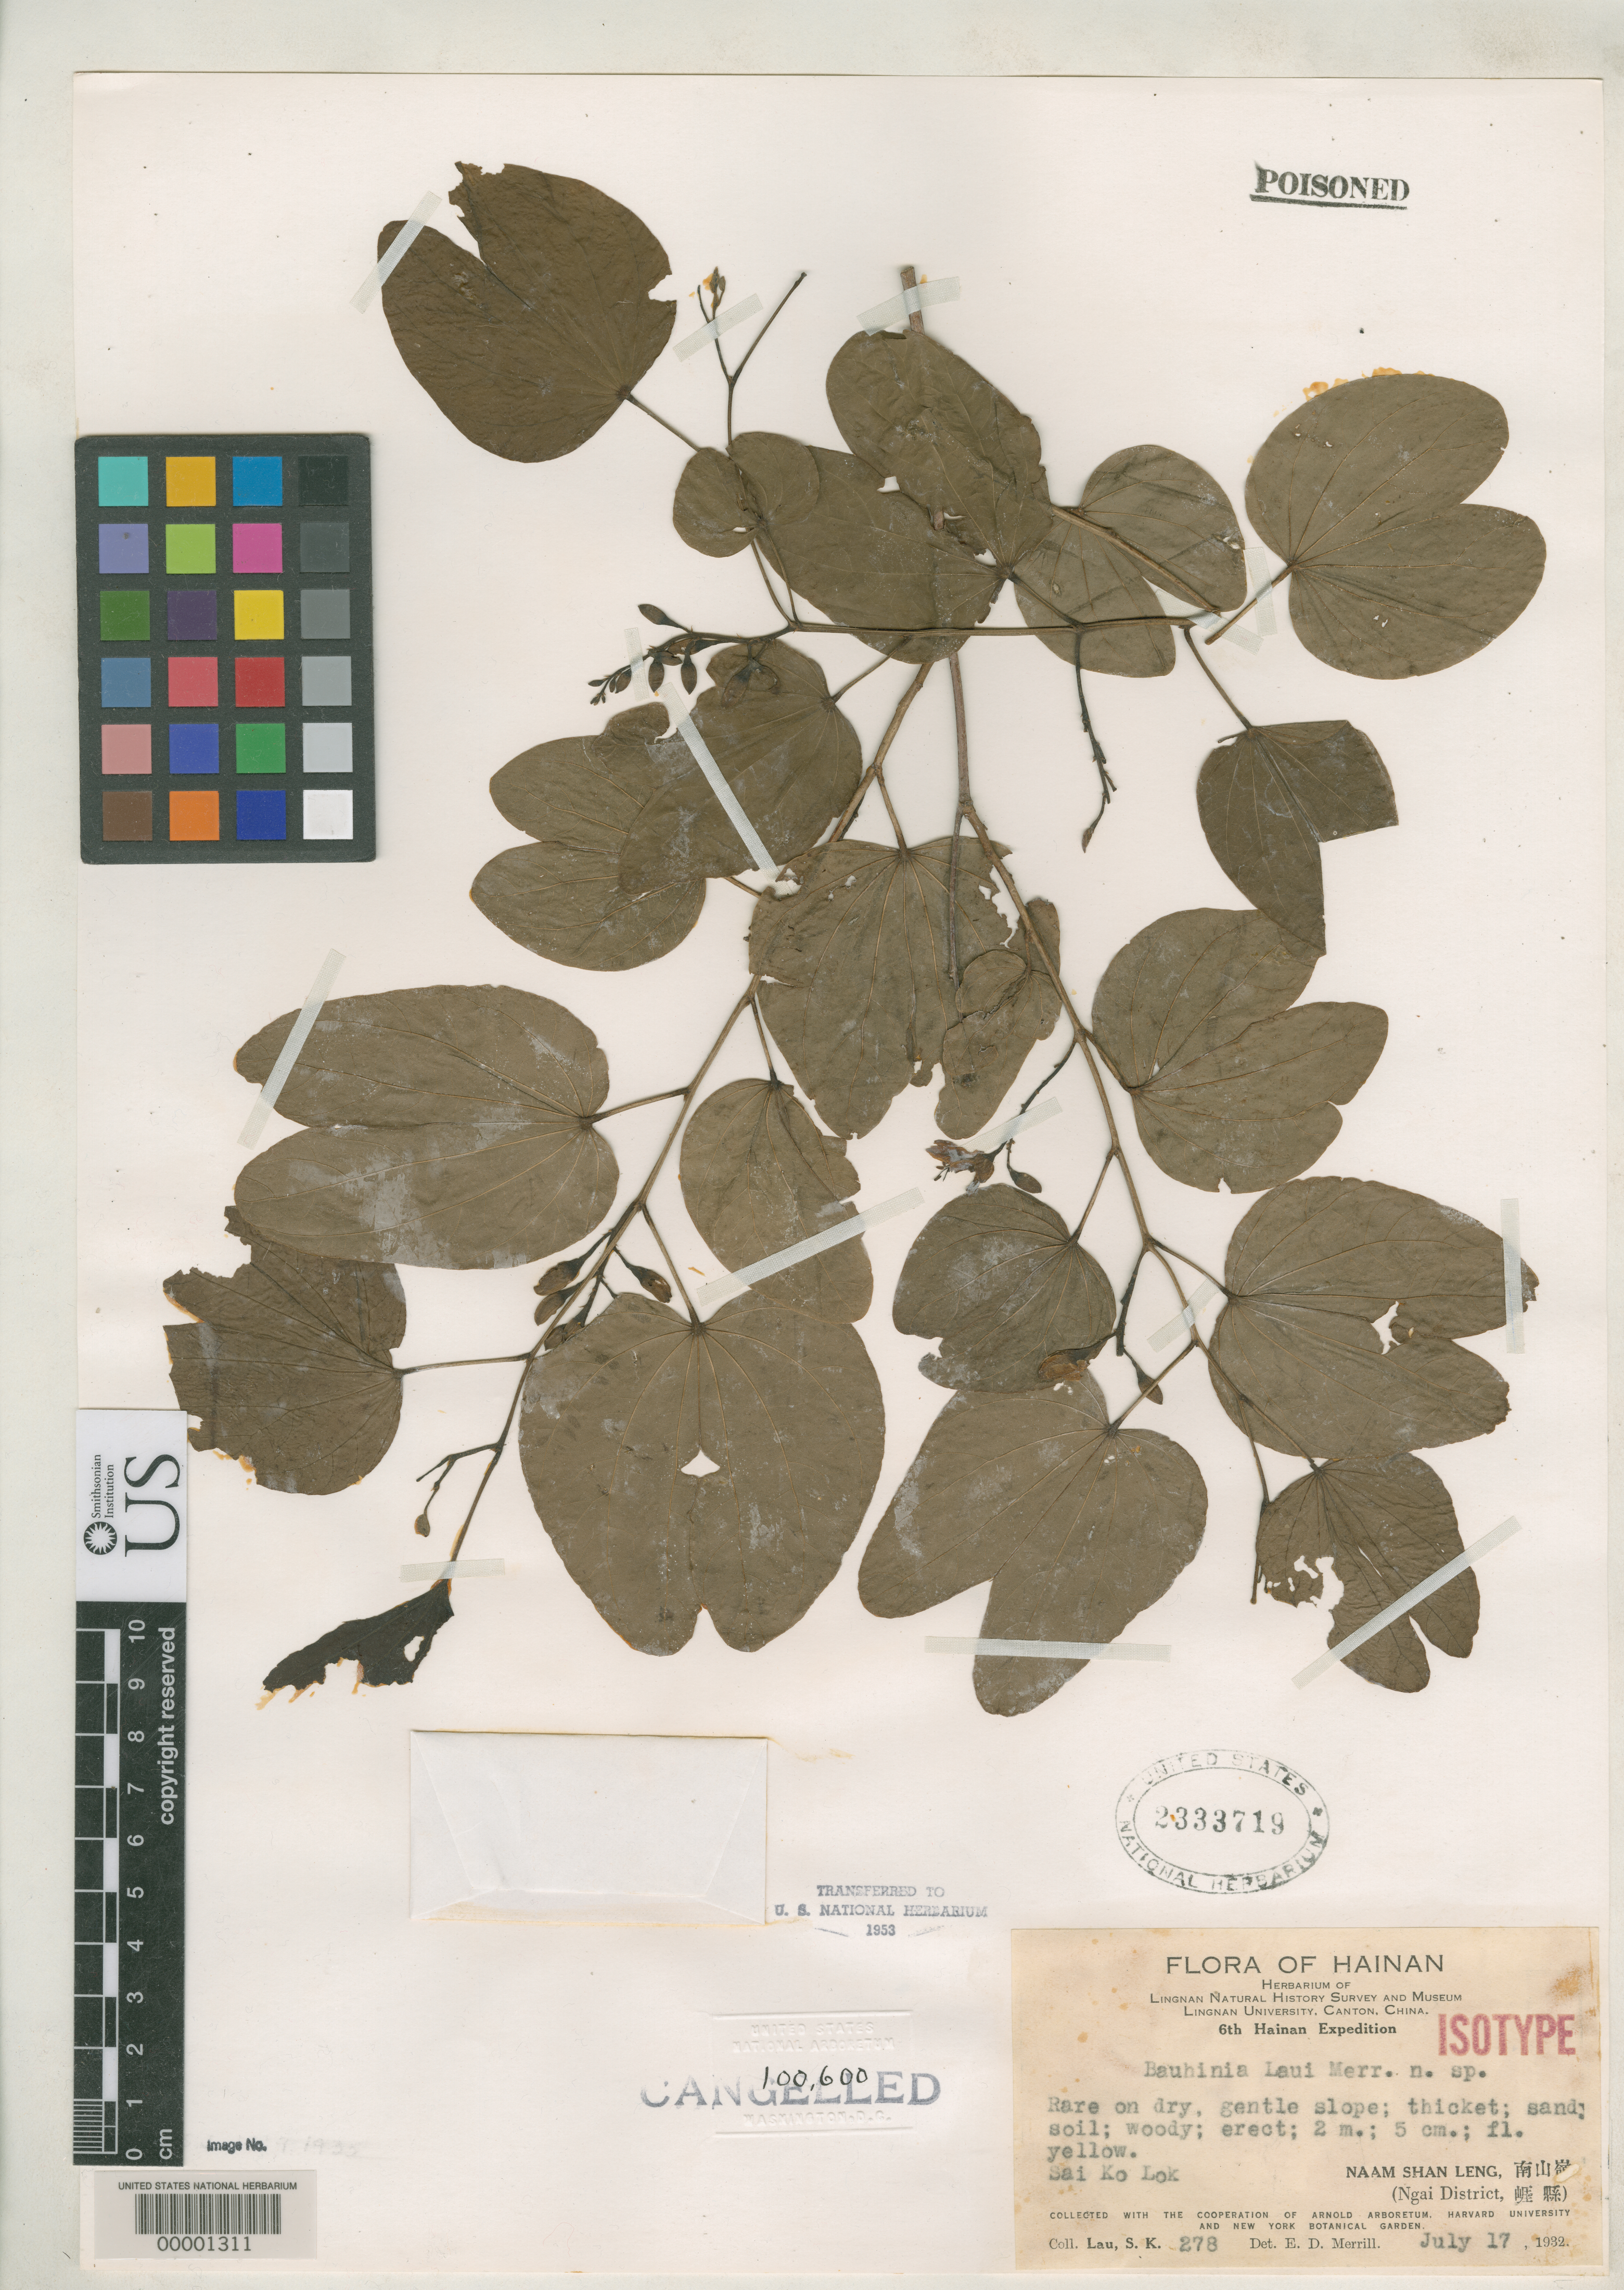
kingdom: Plantae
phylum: Tracheophyta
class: Magnoliopsida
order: Fabales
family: Fabaceae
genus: Bauhinia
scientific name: Bauhinia laui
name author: Merr.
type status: Isotype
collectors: S. K. Lau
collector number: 278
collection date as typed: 17 Jul 1932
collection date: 1932-07-17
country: China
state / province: Hainan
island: Hainan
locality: Ngai Dist.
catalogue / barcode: US 2333719